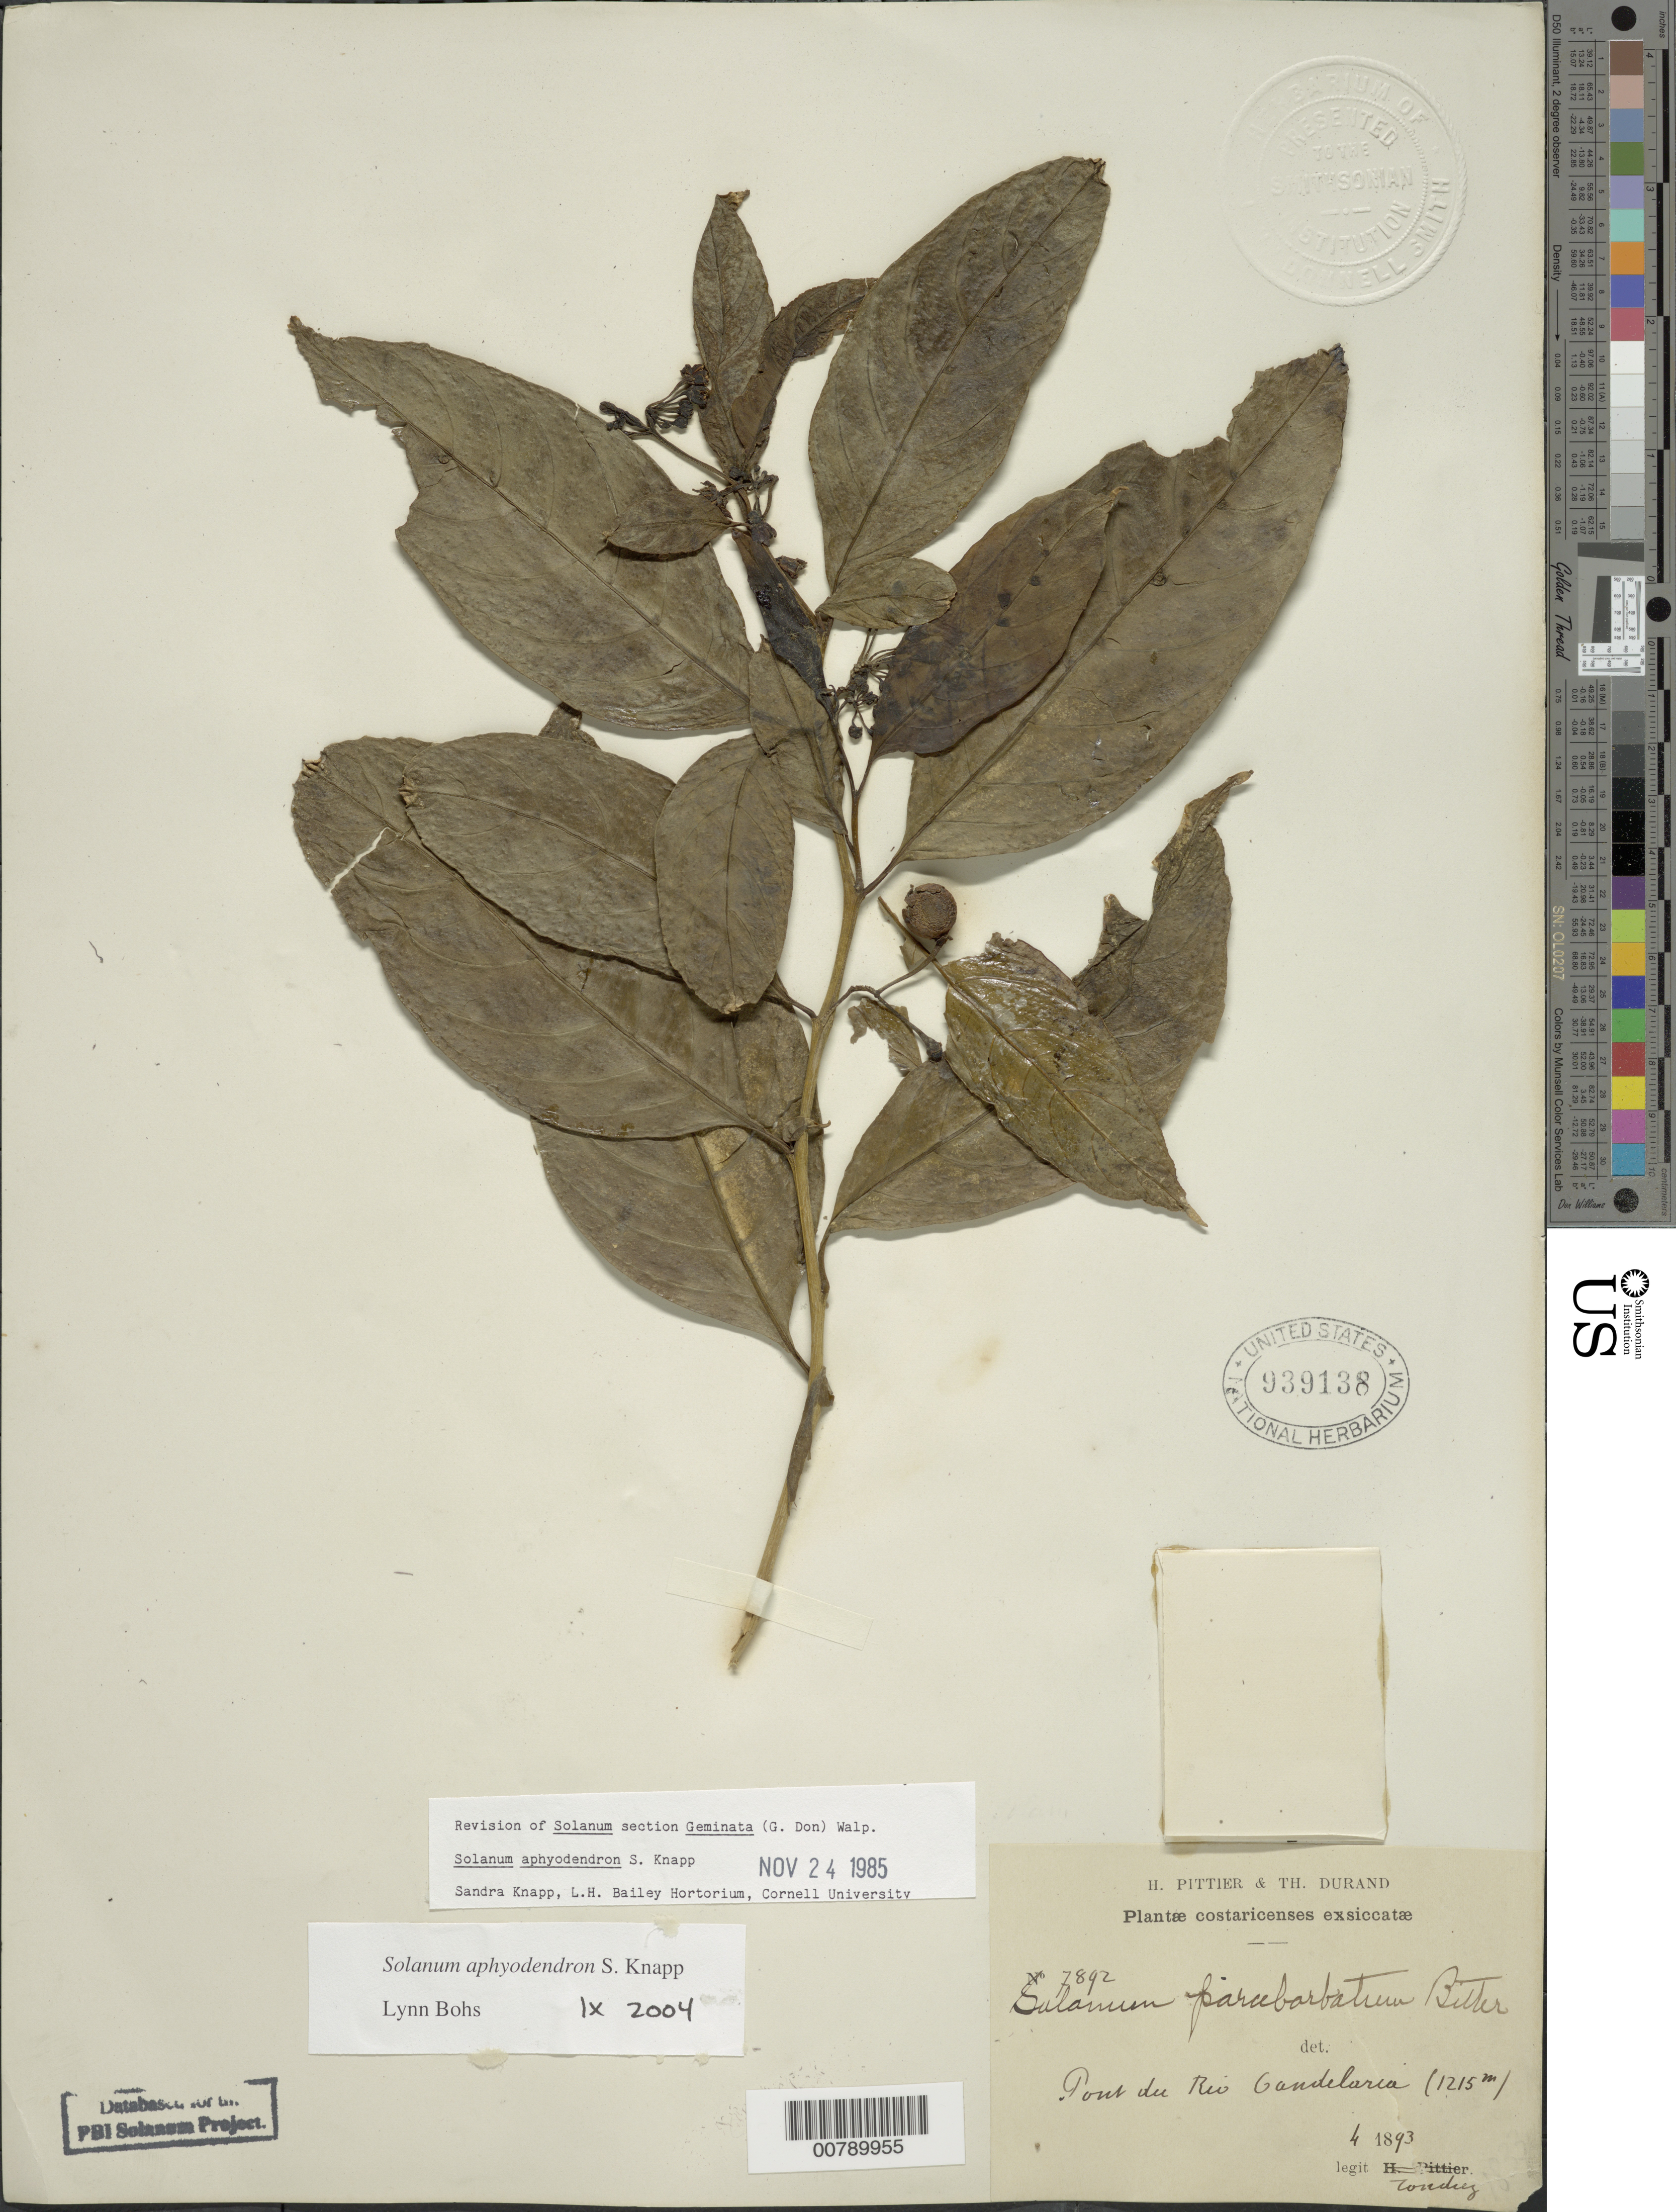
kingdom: Plantae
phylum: Tracheophyta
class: Magnoliopsida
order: Solanales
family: Solanaceae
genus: Solanum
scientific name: Solanum aphyodendron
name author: S. Knapp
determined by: Bohs, L. A.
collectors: A. Tonduz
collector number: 7892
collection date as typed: Apr 1893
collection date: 1893-04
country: Costa Rica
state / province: San José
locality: Pont du Rio Candelaria.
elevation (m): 1215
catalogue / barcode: US 939138